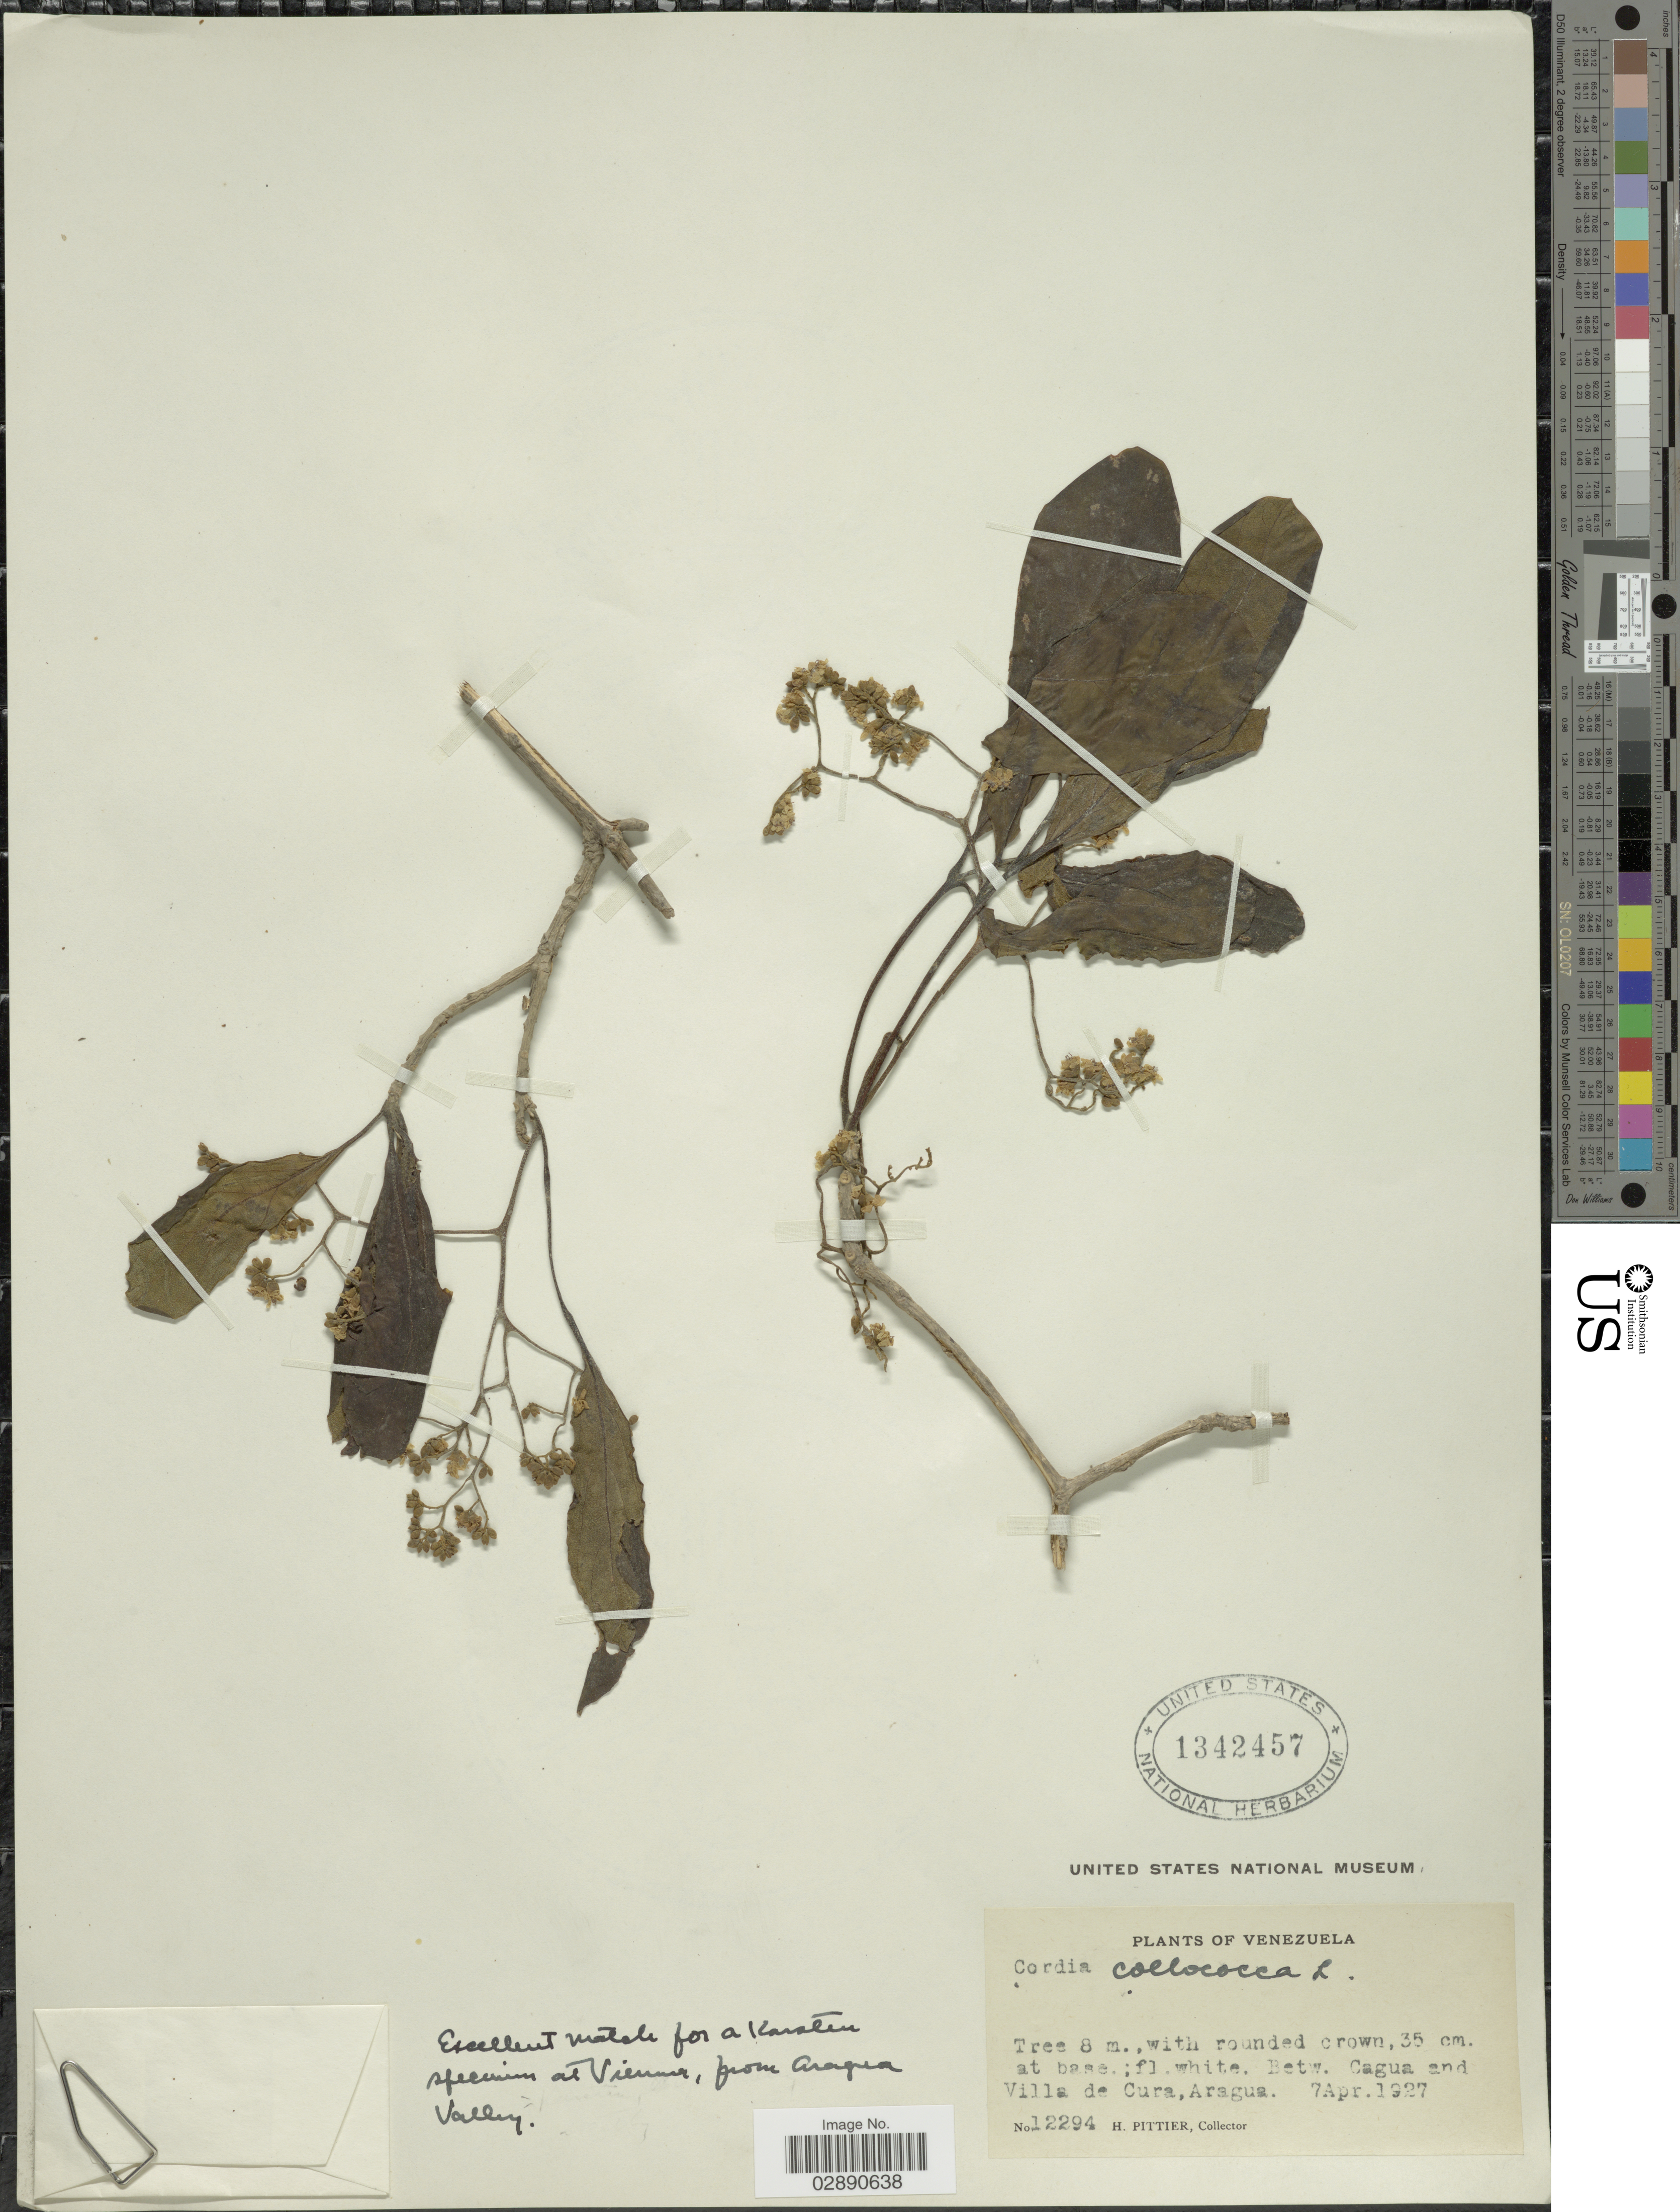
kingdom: Plantae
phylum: Tracheophyta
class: Magnoliopsida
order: Boraginales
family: Cordiaceae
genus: Cordia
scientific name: Cordia collococca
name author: L.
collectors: H. F. Pittier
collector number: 12294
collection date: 1927-04-07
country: Venezuela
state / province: Aragua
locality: Betw. Cagua and Villa de Cura.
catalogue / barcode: US 1342457